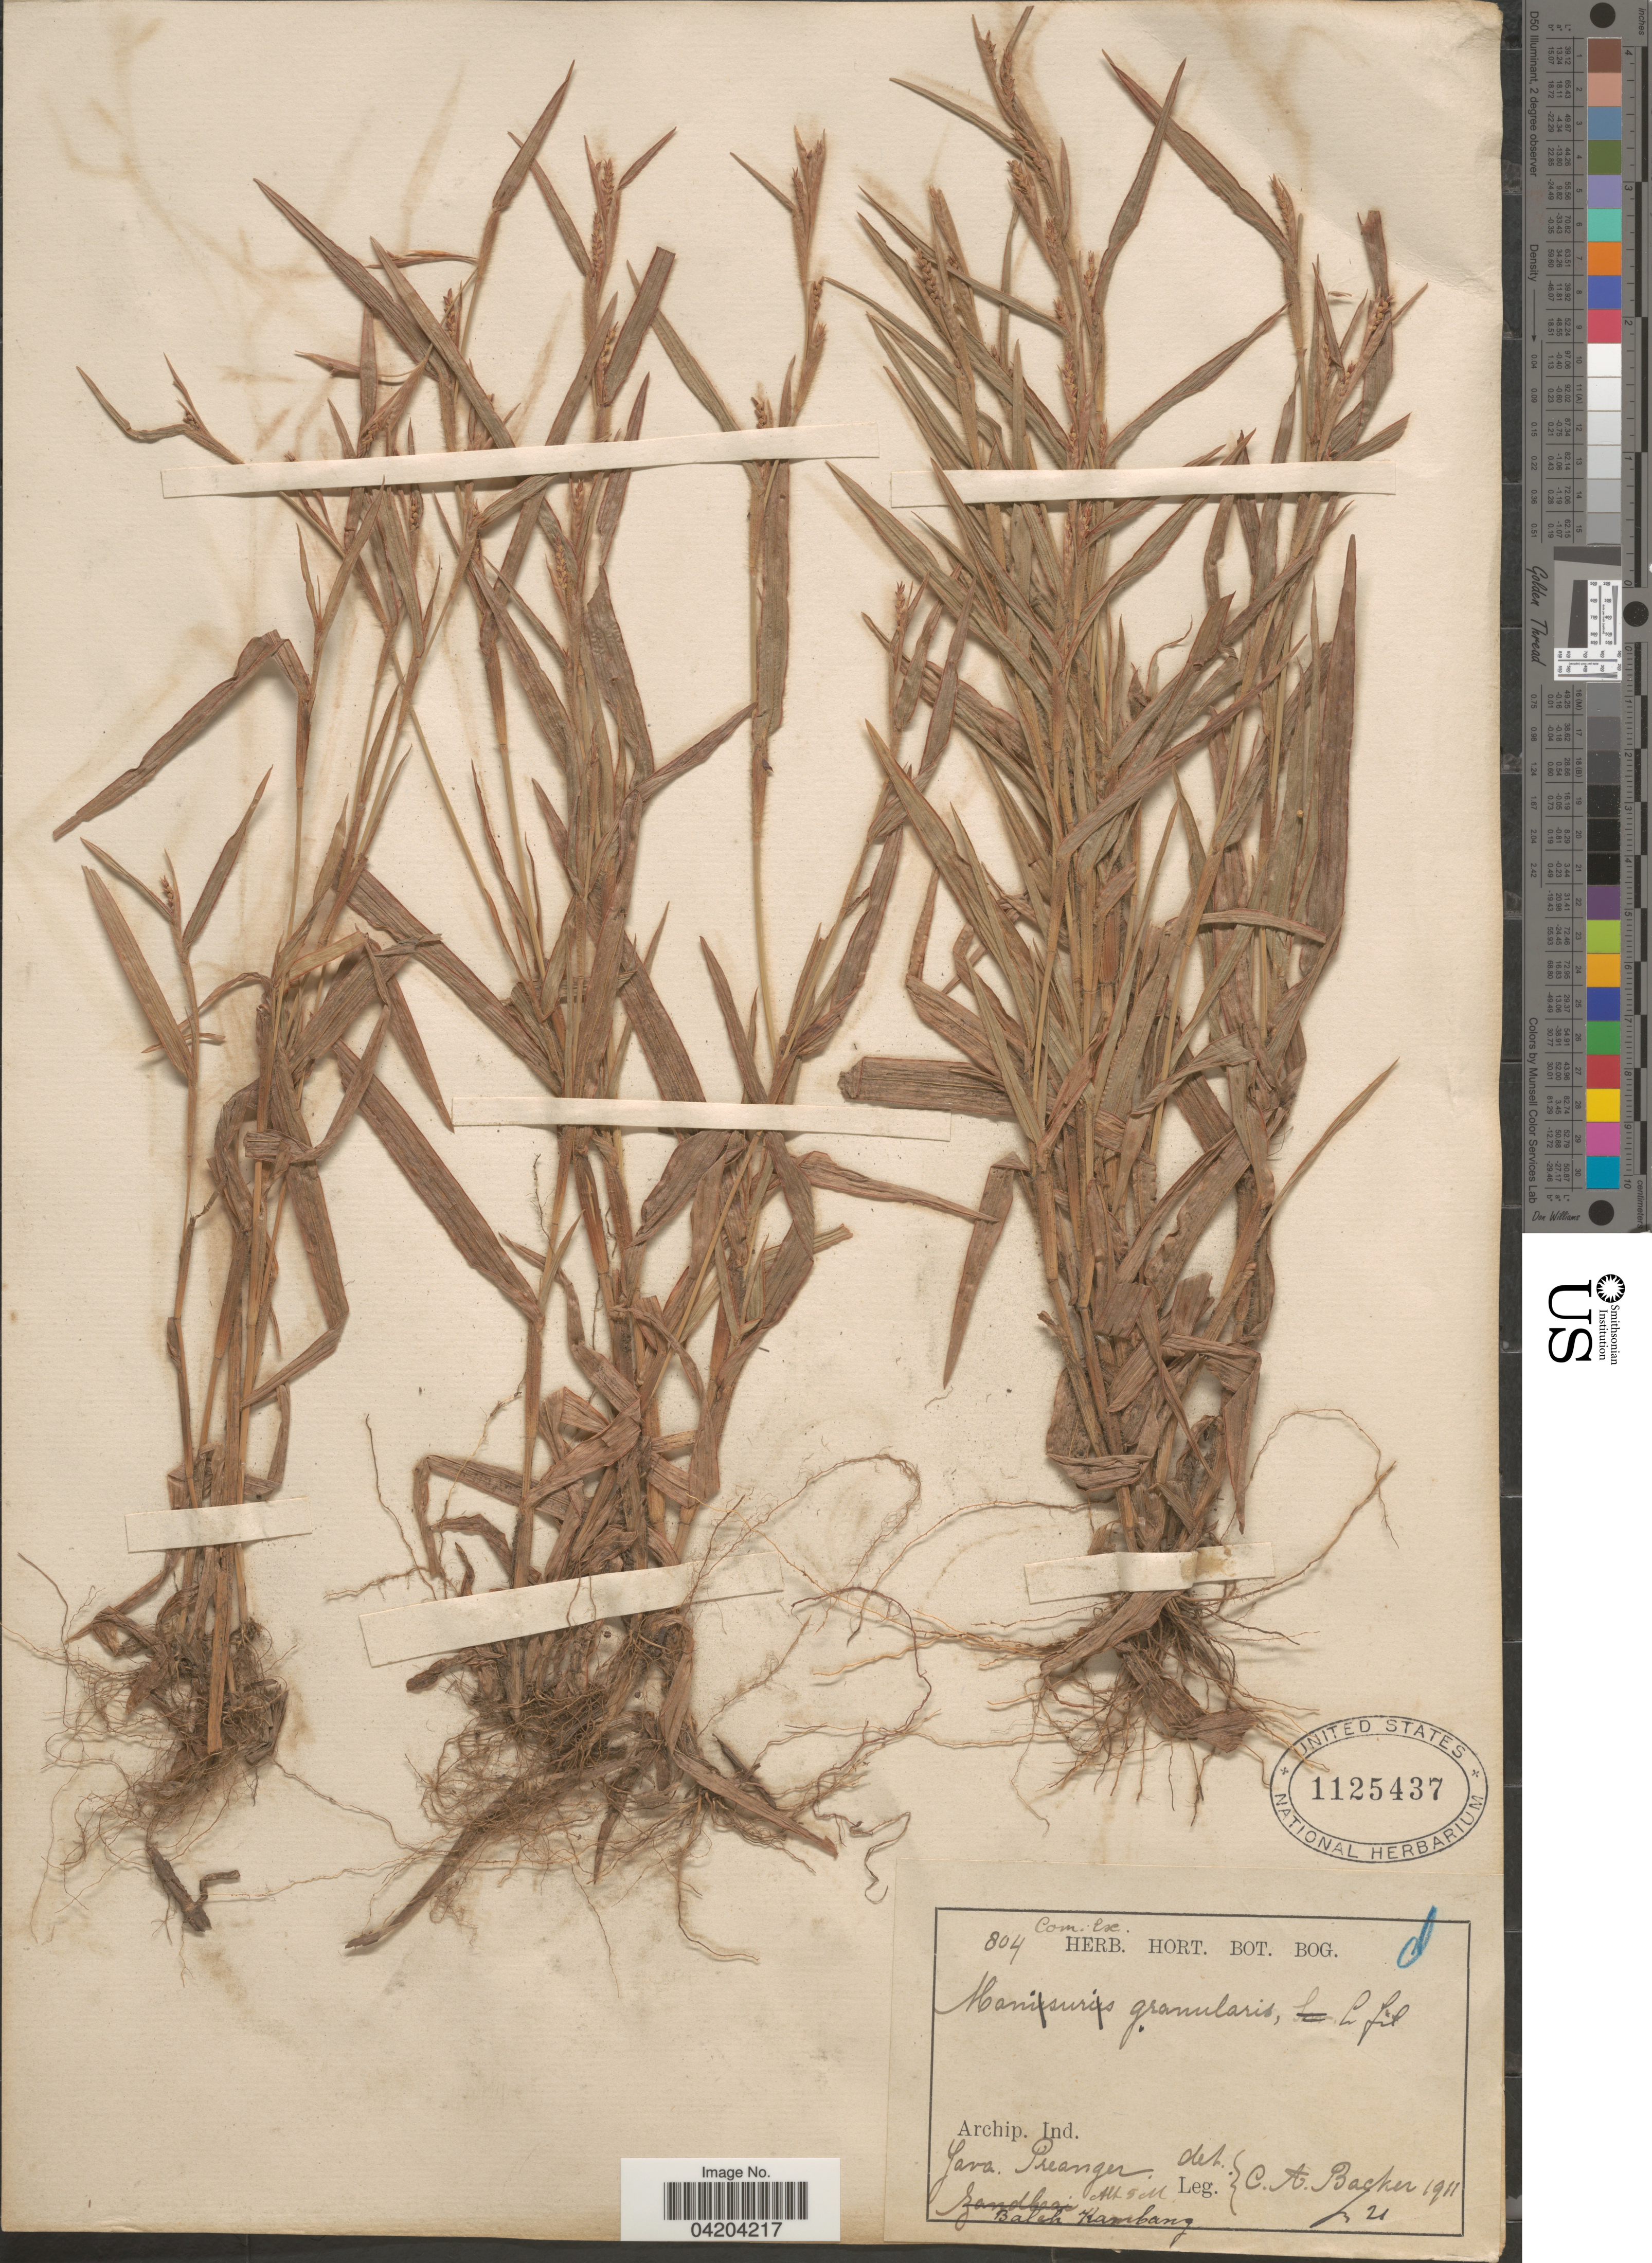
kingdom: Plantae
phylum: Tracheophyta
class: Liliopsida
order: Poales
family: Poaceae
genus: Mnesithea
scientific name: Mnesithea granularis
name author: (L.) de Koning & Sosef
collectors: C. A. Backer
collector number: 804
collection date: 1911-06-21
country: Indonesia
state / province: Java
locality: Archip. Ind. Preanger. Baleh Kambang.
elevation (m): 5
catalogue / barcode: US 1125437